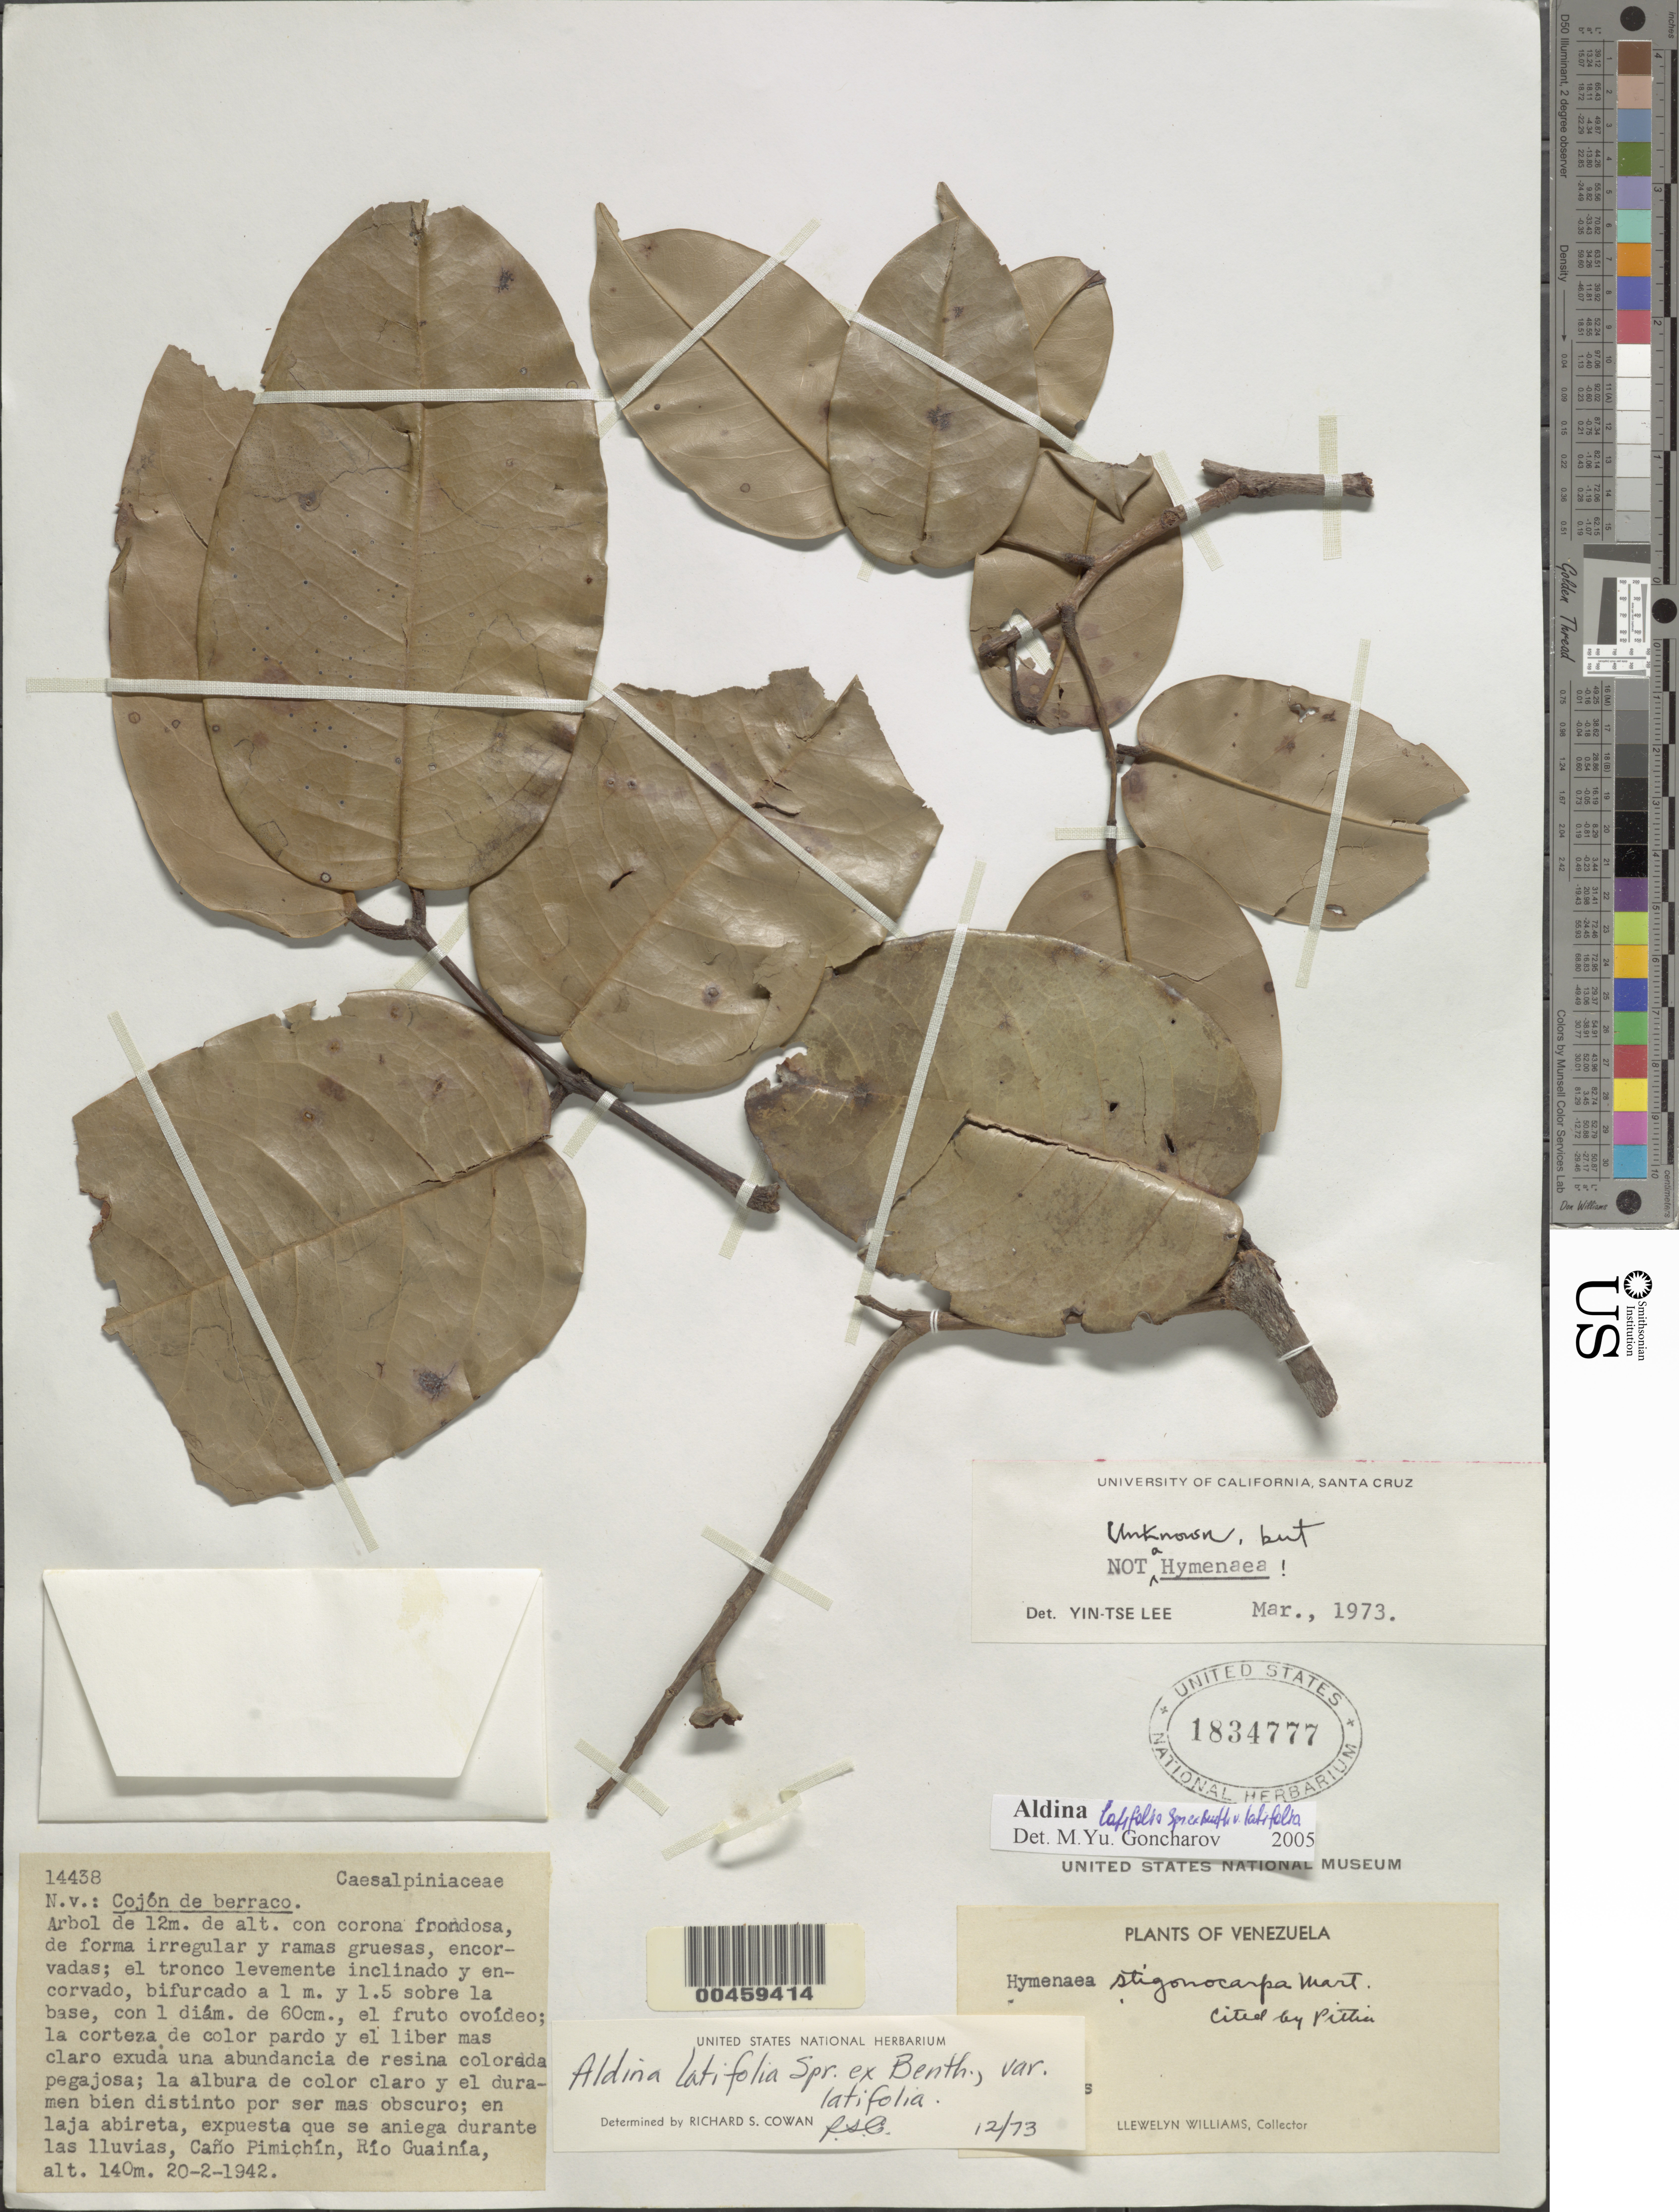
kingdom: Plantae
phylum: Tracheophyta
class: Magnoliopsida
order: Fabales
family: Fabaceae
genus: Aldina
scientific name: Aldina latifolia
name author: Spruce ex Benth.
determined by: Ramos, G.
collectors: Ll. Williams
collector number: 14438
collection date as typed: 20 Feb 1942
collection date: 1942-02-20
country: Venezuela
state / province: Amazonas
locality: Cano pimichin, rio guainia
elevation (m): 140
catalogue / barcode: US 1834777